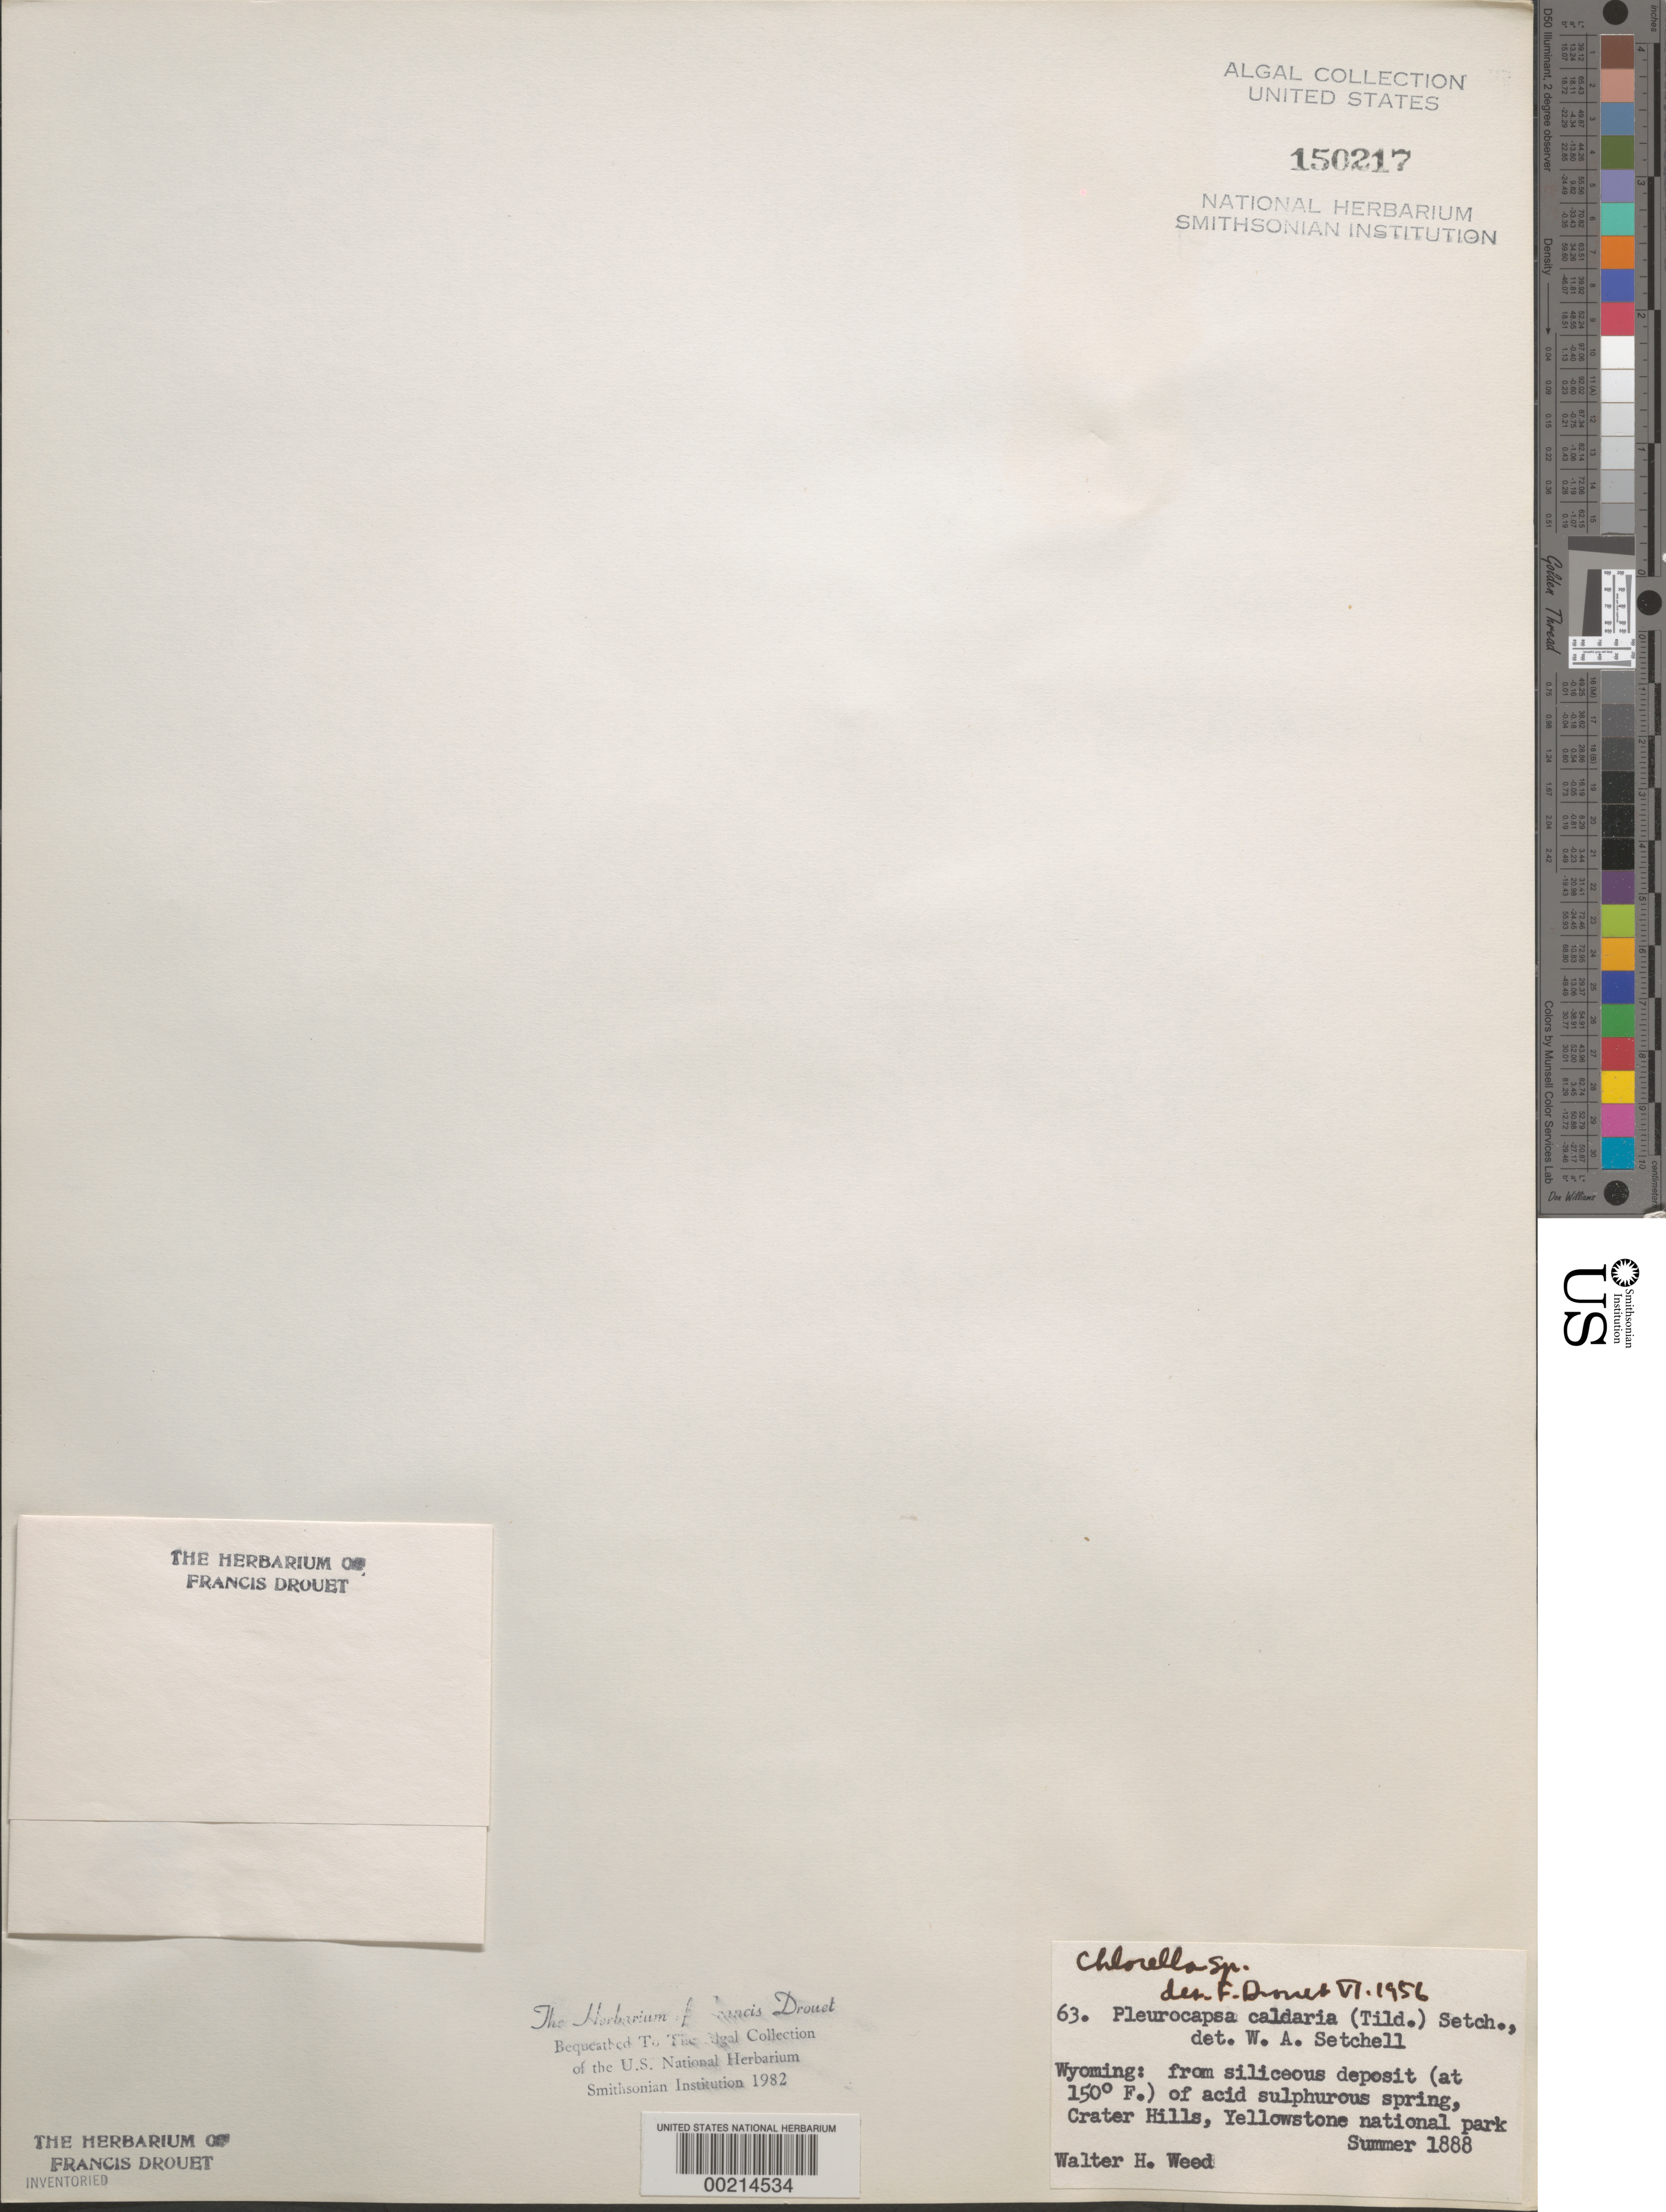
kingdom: Plantae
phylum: Chlorophyta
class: Trebouxiophyceae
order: Chlorellales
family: Chlorellaceae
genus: Chlorella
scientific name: Chlorella sp.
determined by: Drouet, F. E.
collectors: W. Weed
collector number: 63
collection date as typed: Sum 1888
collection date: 1888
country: United States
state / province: Wyoming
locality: Yellowstone national park, crater hills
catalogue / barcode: US 150217